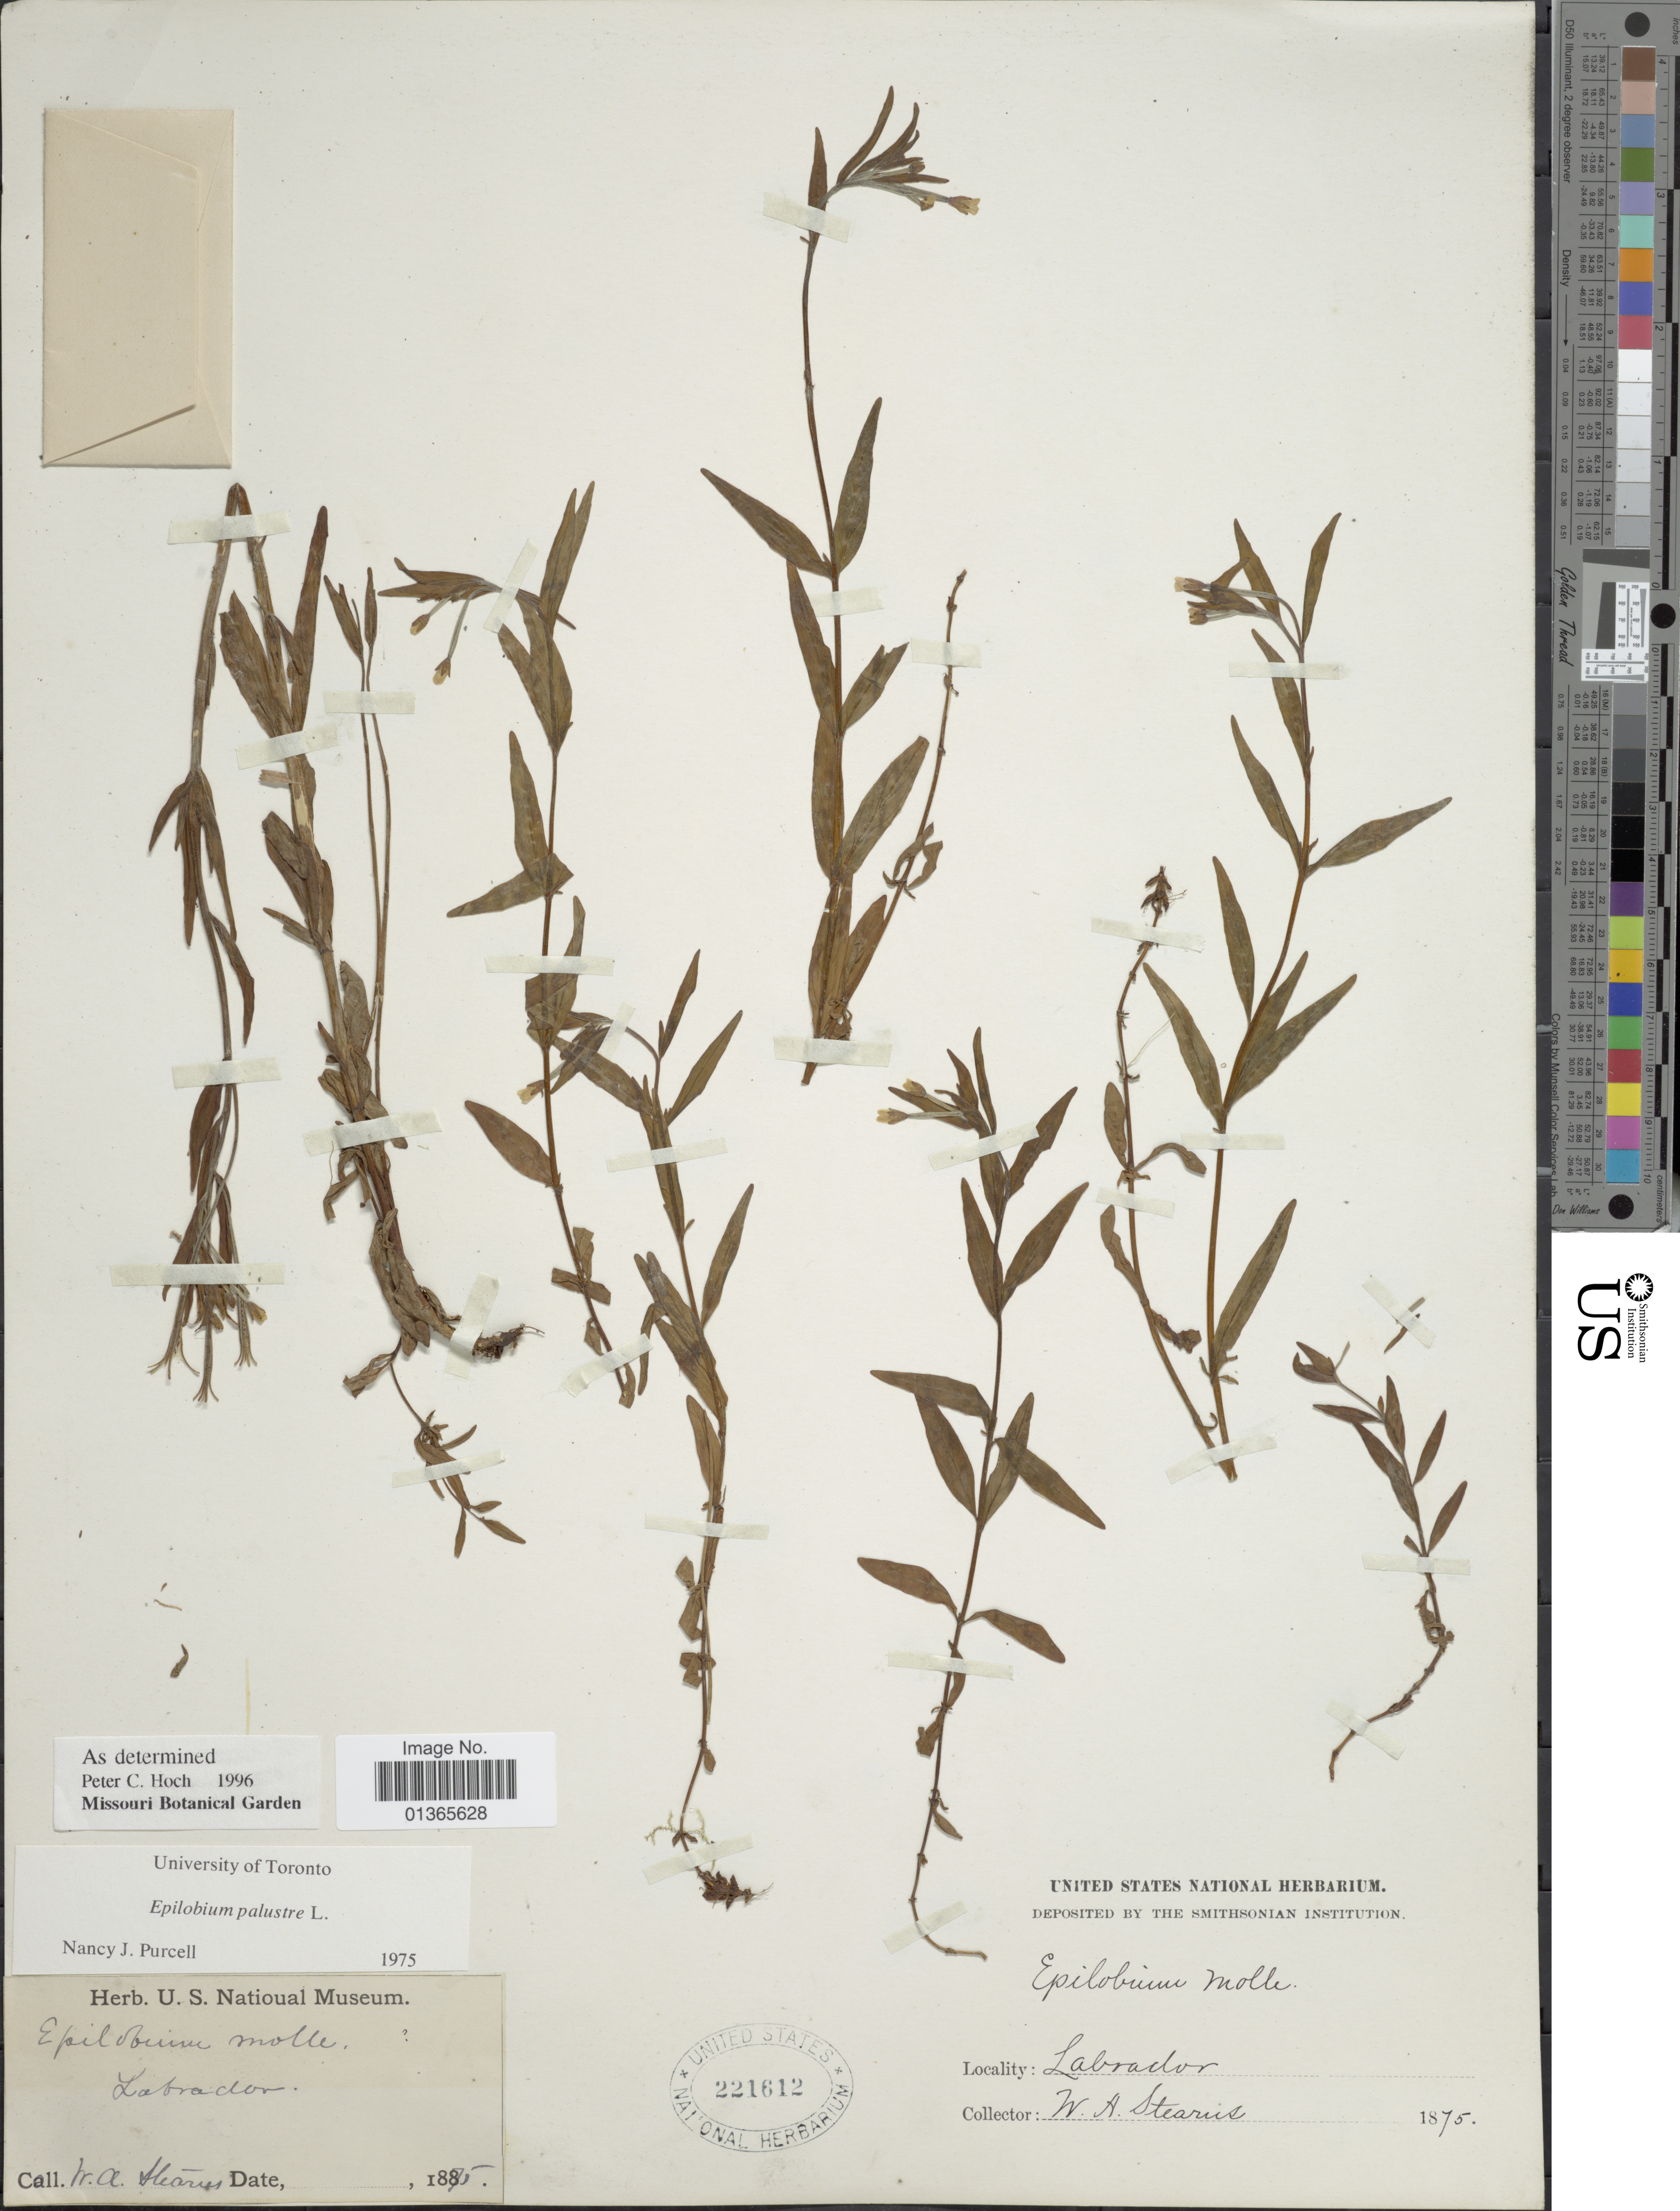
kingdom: Plantae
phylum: Tracheophyta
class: Magnoliopsida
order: Myrtales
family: Onagraceae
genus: Epilobium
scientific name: Epilobium palustre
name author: L.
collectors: W. Stearns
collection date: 1875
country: Canada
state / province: Newfoundland and Labrador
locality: Labrador.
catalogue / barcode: US 221612